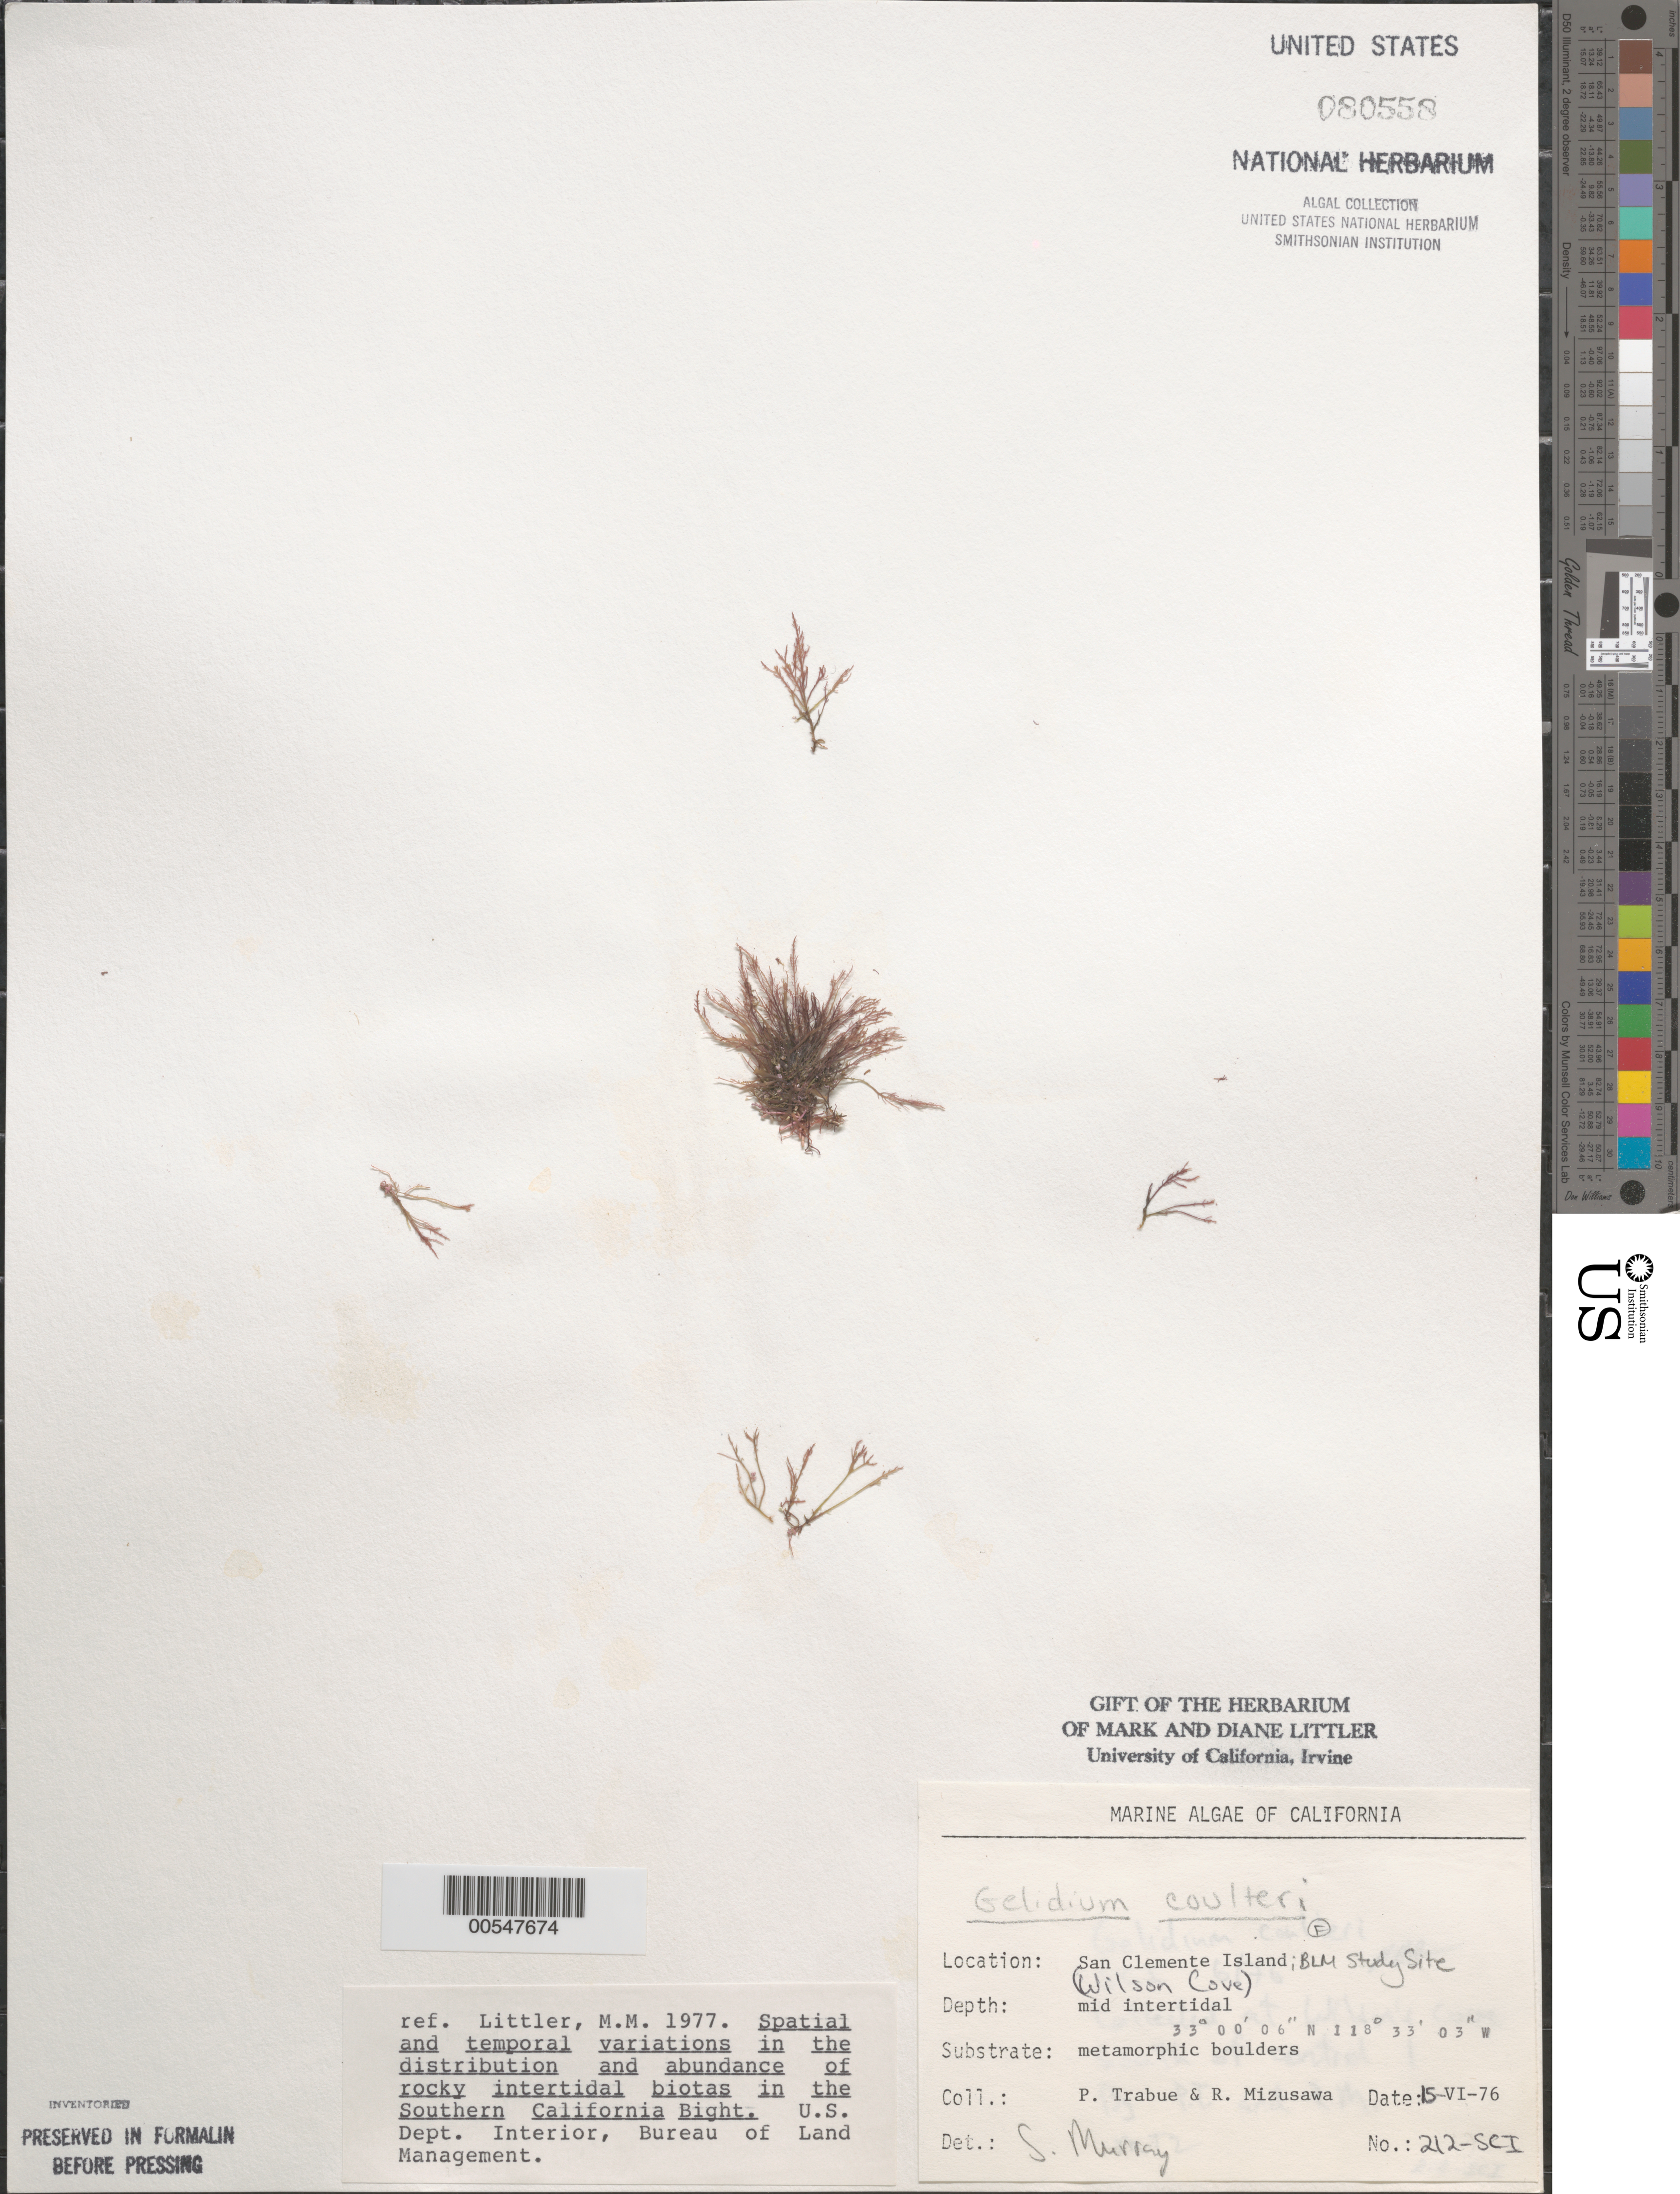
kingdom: Plantae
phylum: Rhodophyta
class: Florideophyceae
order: Gelidiales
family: Gelidiaceae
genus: Gelidium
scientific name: Gelidium coulteri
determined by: Murray, S. N.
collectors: P. J. Trabue & R. Mizusawa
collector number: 212-SCI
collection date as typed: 15 Apr 1976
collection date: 1976-04-15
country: United States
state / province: California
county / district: Los Angeles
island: San Clemente Island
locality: Wilson Cove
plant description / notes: BLM-SOCALBIGHT Rocky Intertidal Survey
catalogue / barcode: US 80558